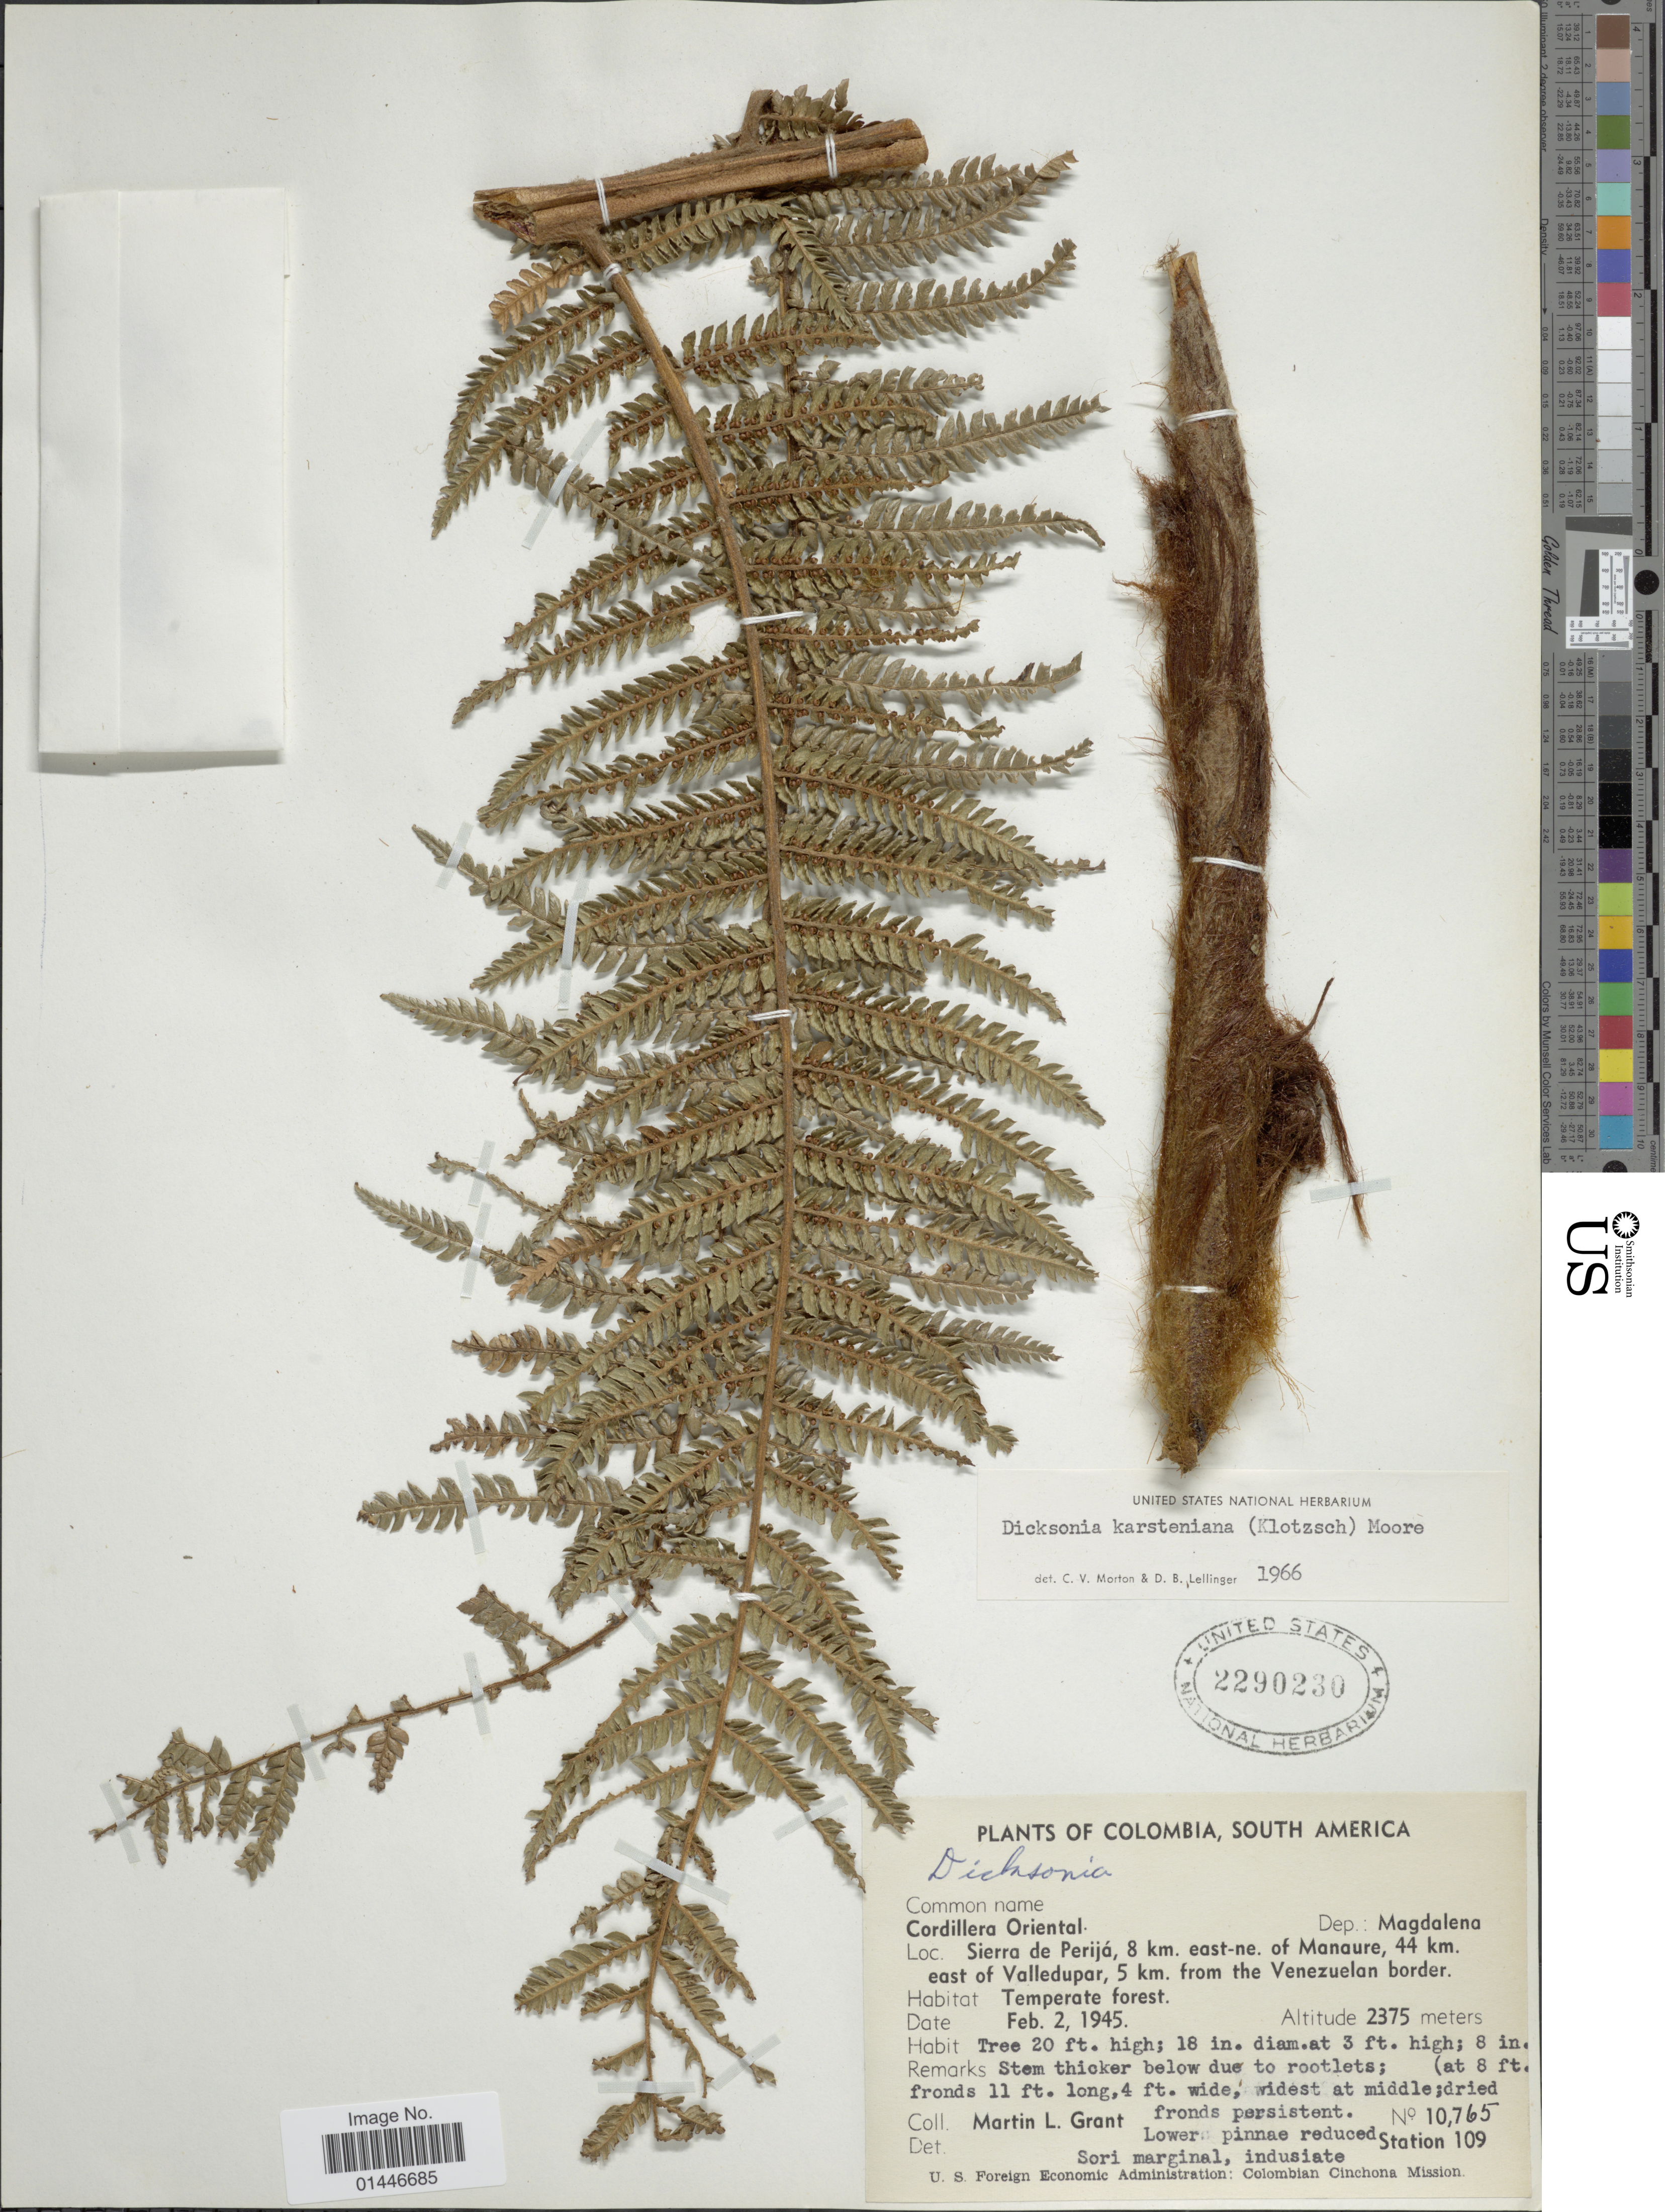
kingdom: Plantae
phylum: Tracheophyta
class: Polypodiopsida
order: Cyatheales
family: Dicksoniaceae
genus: Dicksonia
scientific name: Dicksonia karsteniana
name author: Klotzsch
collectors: M. L. Grant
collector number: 10765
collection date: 1945-02-02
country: Colombia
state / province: Magdalena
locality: Cordillera Oriental, Sierra de Perija, 8 km east ne. of Manaure, 44 km. east of Valledupar, 5 km . from the Venezuelan border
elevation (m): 2375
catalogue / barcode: US 2290230